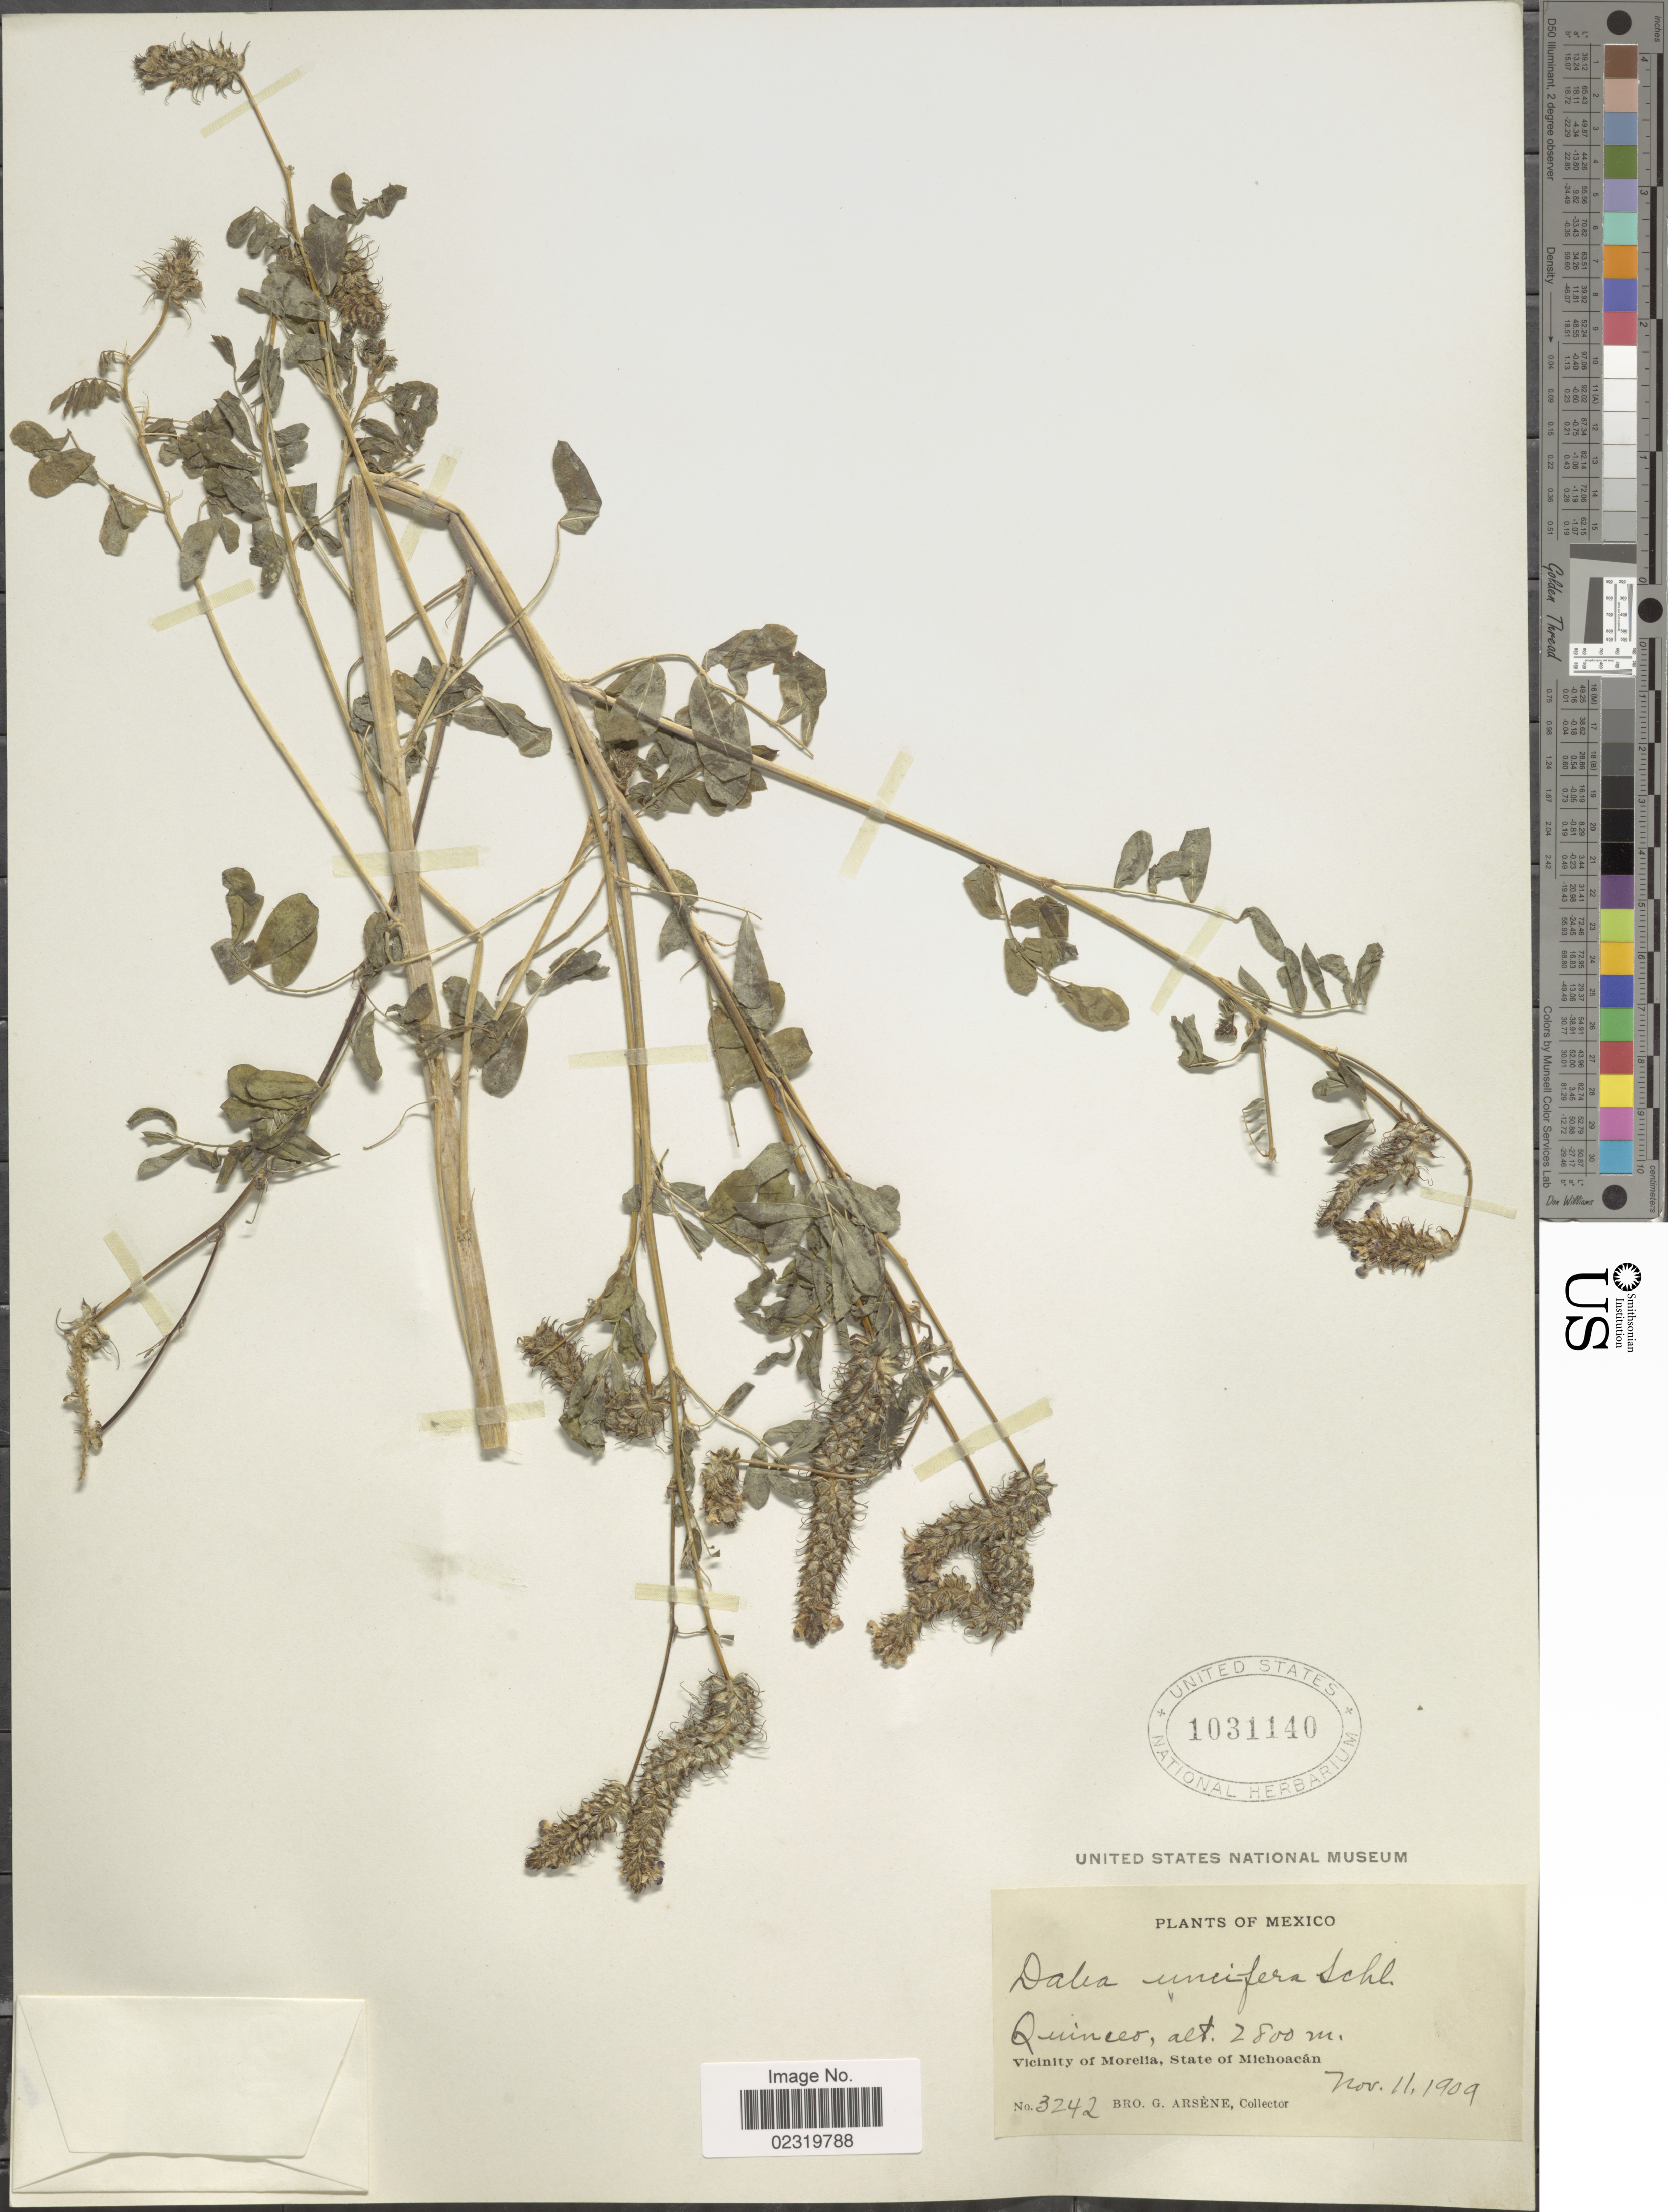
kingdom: Plantae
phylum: Tracheophyta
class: Magnoliopsida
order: Fabales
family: Fabaceae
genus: Dalea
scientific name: Dalea obovatifolia var. obovatifolia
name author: Ortega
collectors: Bro. G. Arsène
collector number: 3242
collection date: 1909-11-11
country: Mexico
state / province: Michoacán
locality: Quinceo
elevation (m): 2800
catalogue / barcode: US 1031140